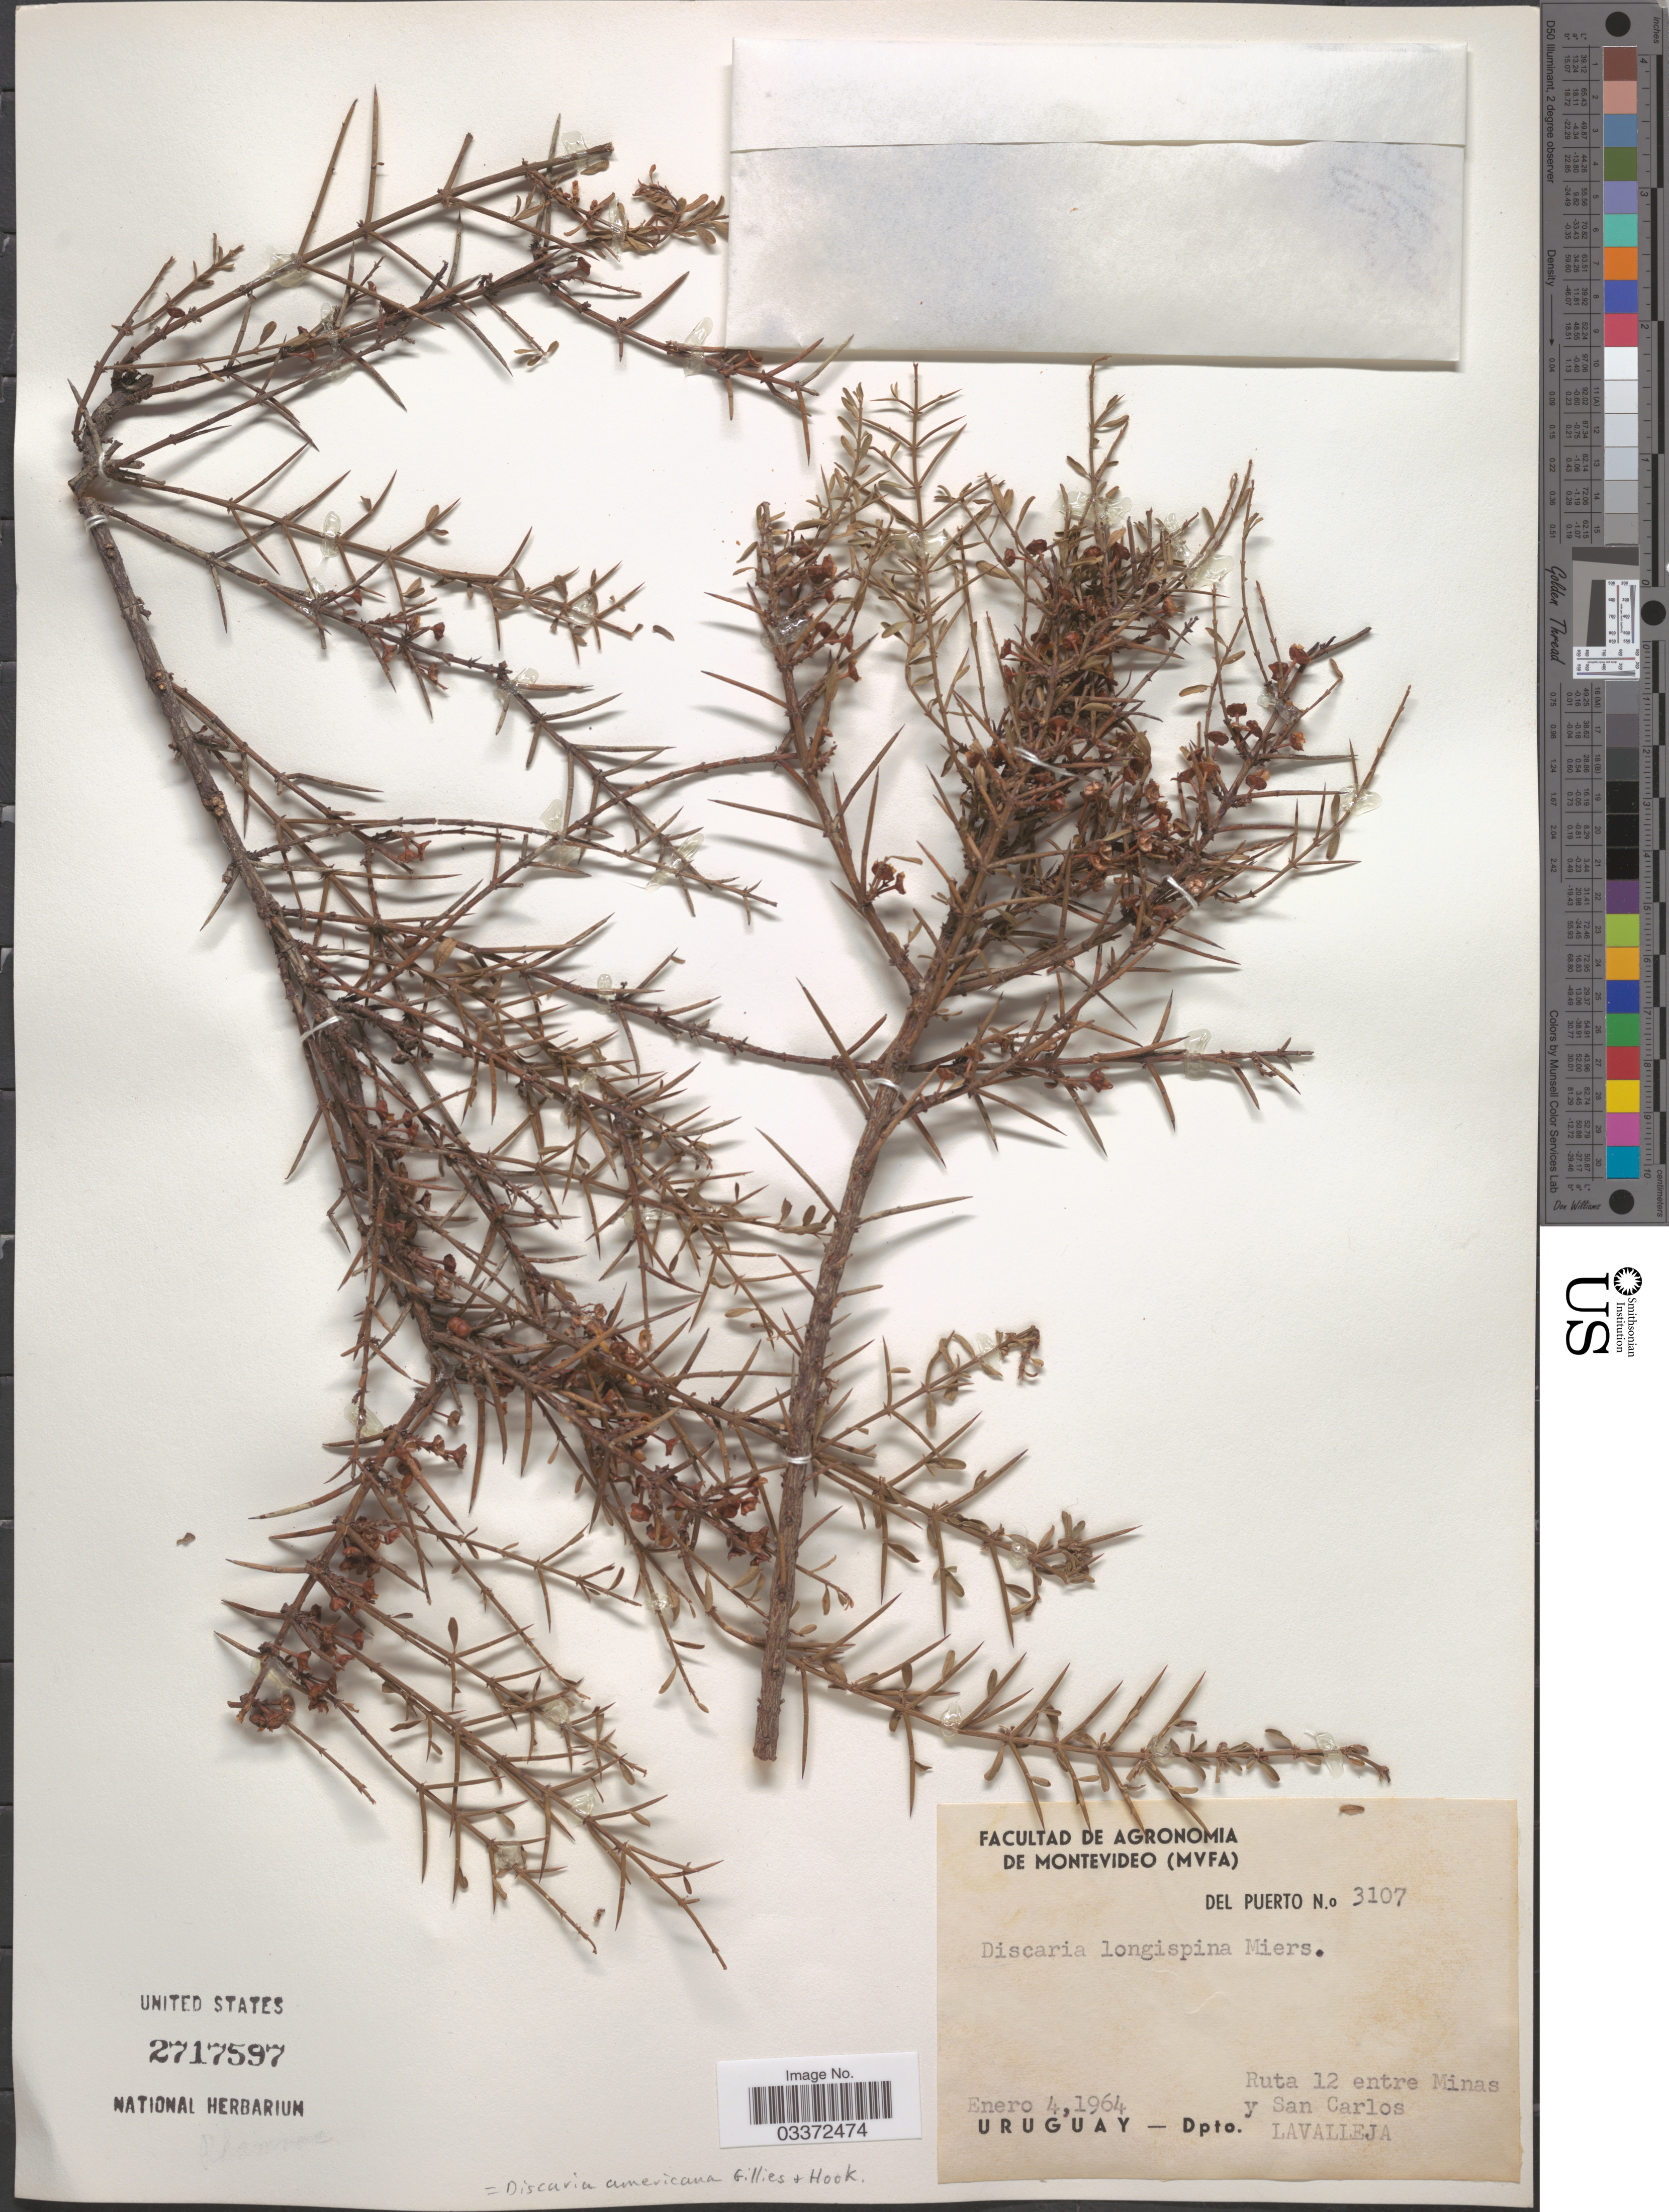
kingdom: Plantae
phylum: Tracheophyta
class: Magnoliopsida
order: Rosales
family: Rhamnaceae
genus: Discaria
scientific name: Discaria americana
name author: Gillies & Hook.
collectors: Del Puerto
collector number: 3107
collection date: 1964-01-04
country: Uruguay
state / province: Lavalleja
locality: Ruta 12 entre Minas y San Carlos, Dpto. Lavalleja.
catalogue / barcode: US 2717597